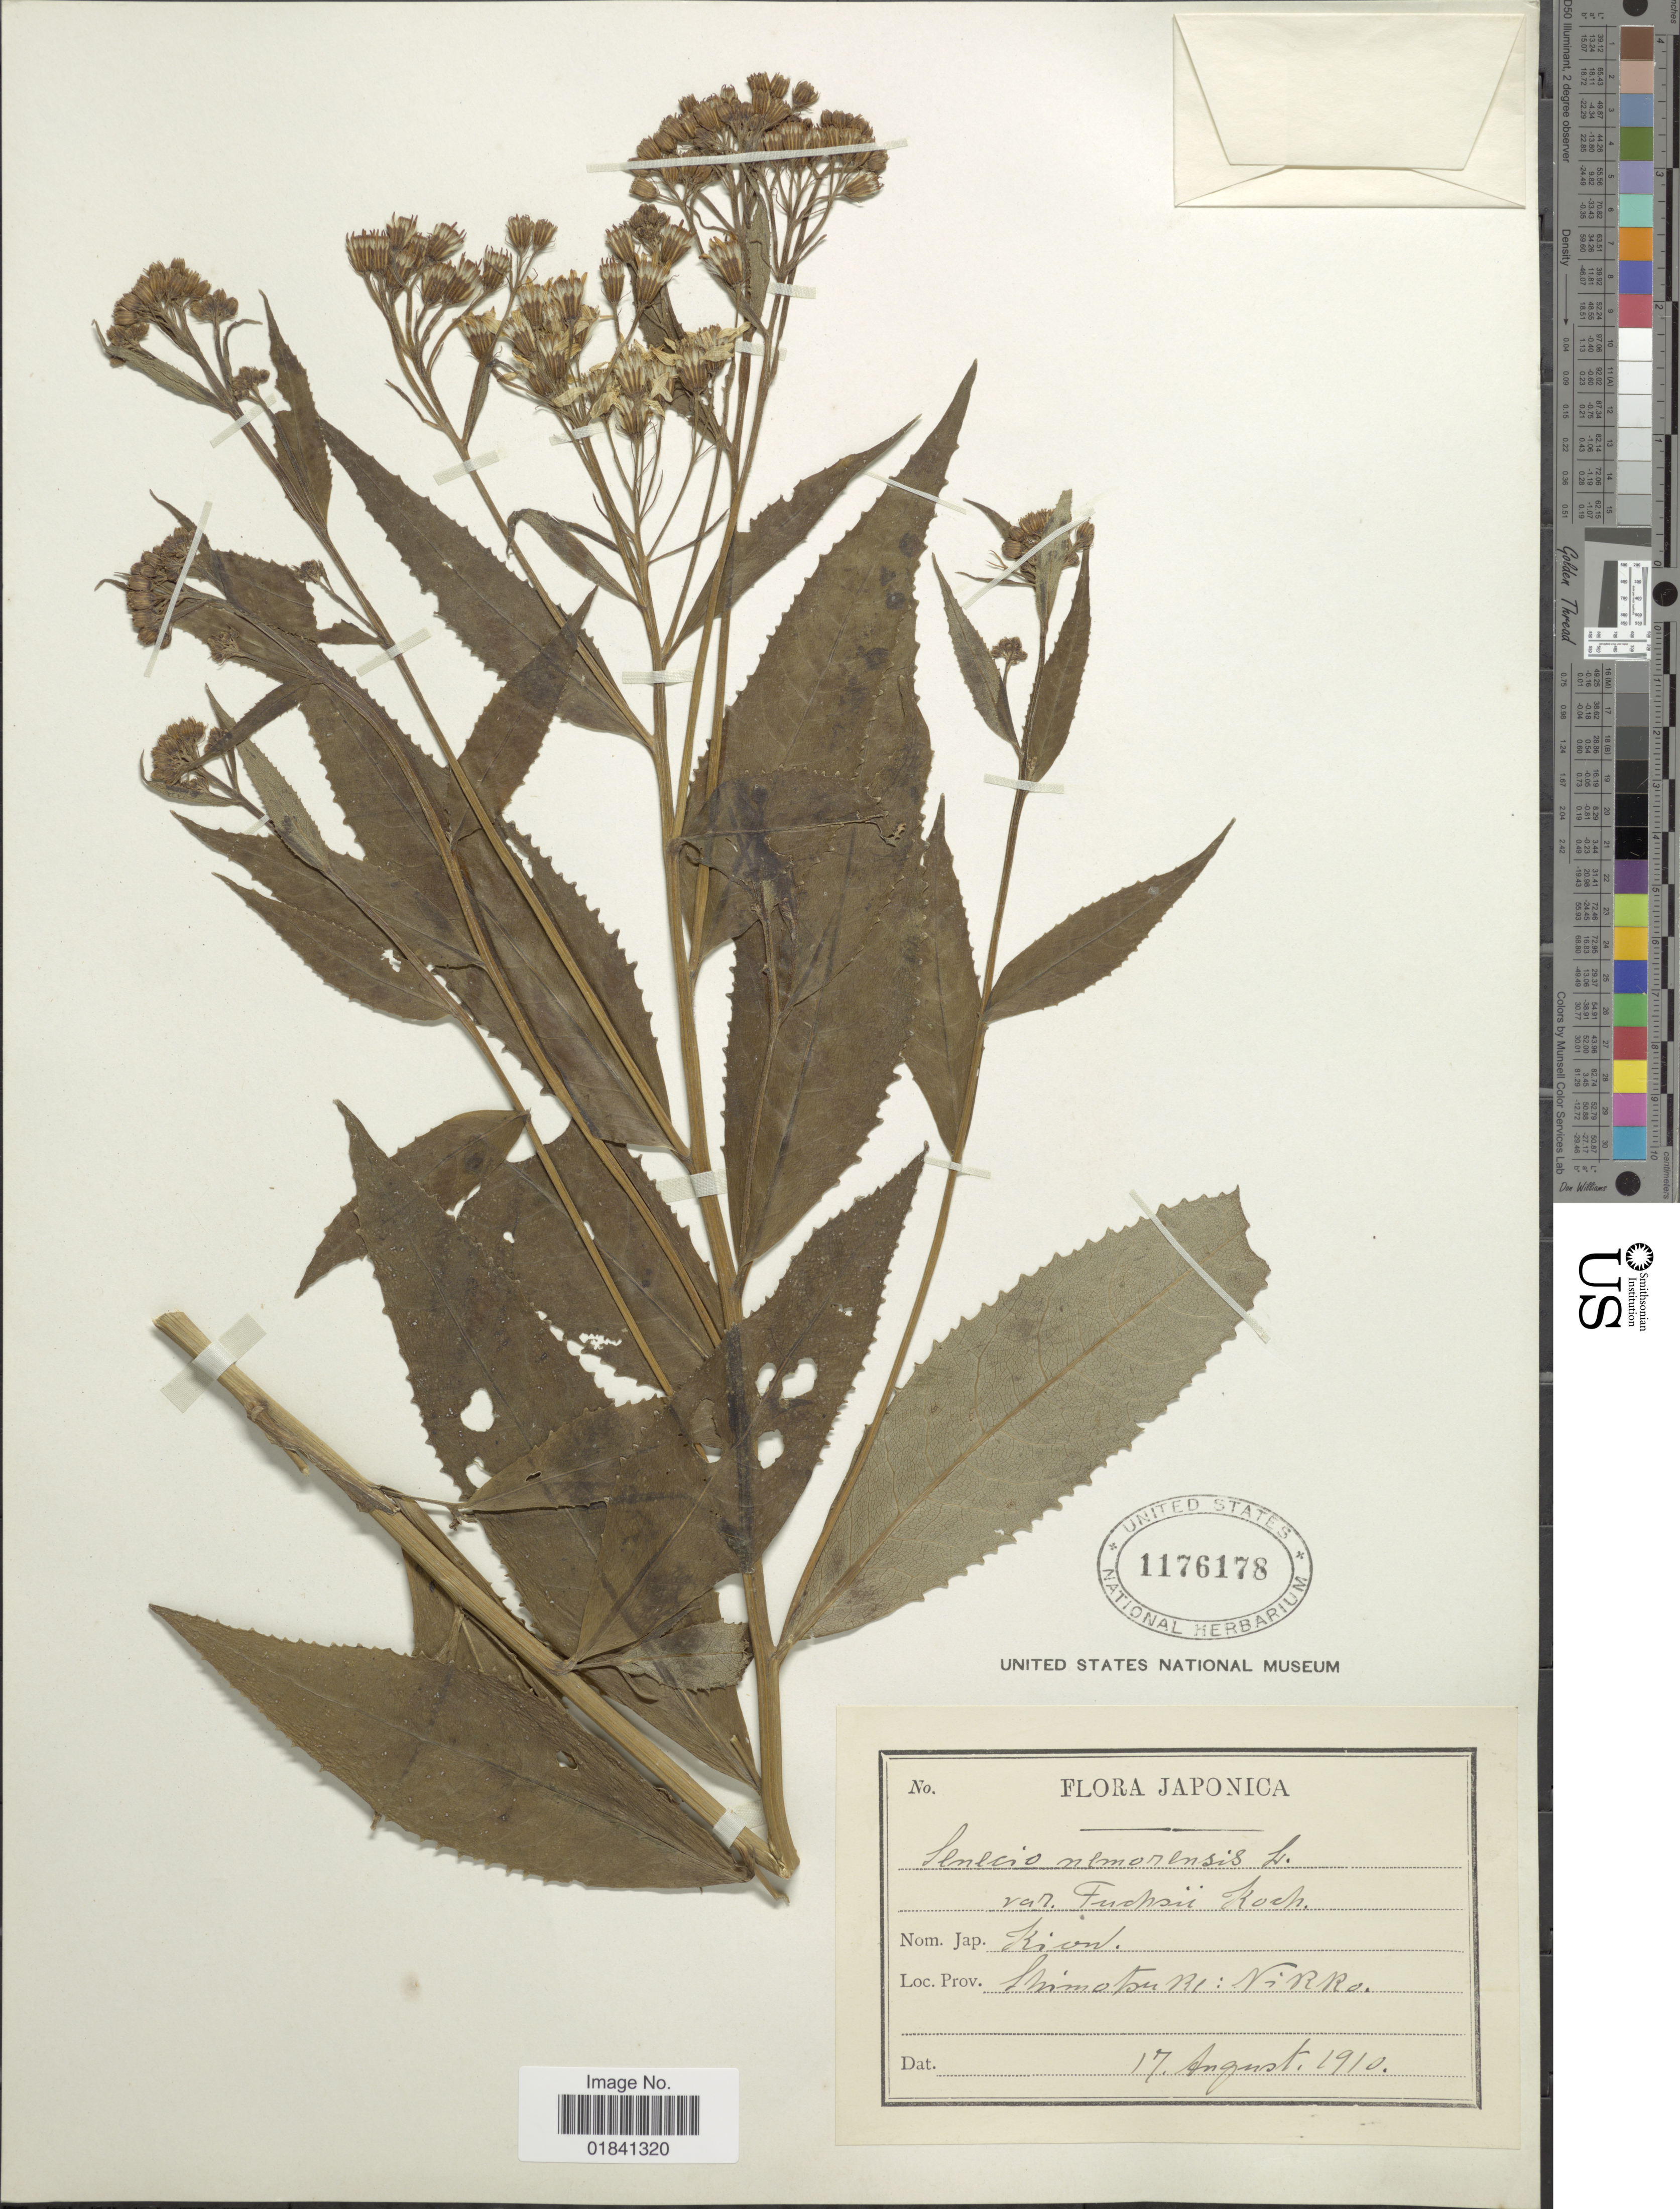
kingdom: Plantae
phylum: Tracheophyta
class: Magnoliopsida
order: Asterales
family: Asteraceae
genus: Senecio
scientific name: Senecio nemorensis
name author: L.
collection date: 1910-08-17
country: Japan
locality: Simotsuri, Nikko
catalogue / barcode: US 1176178